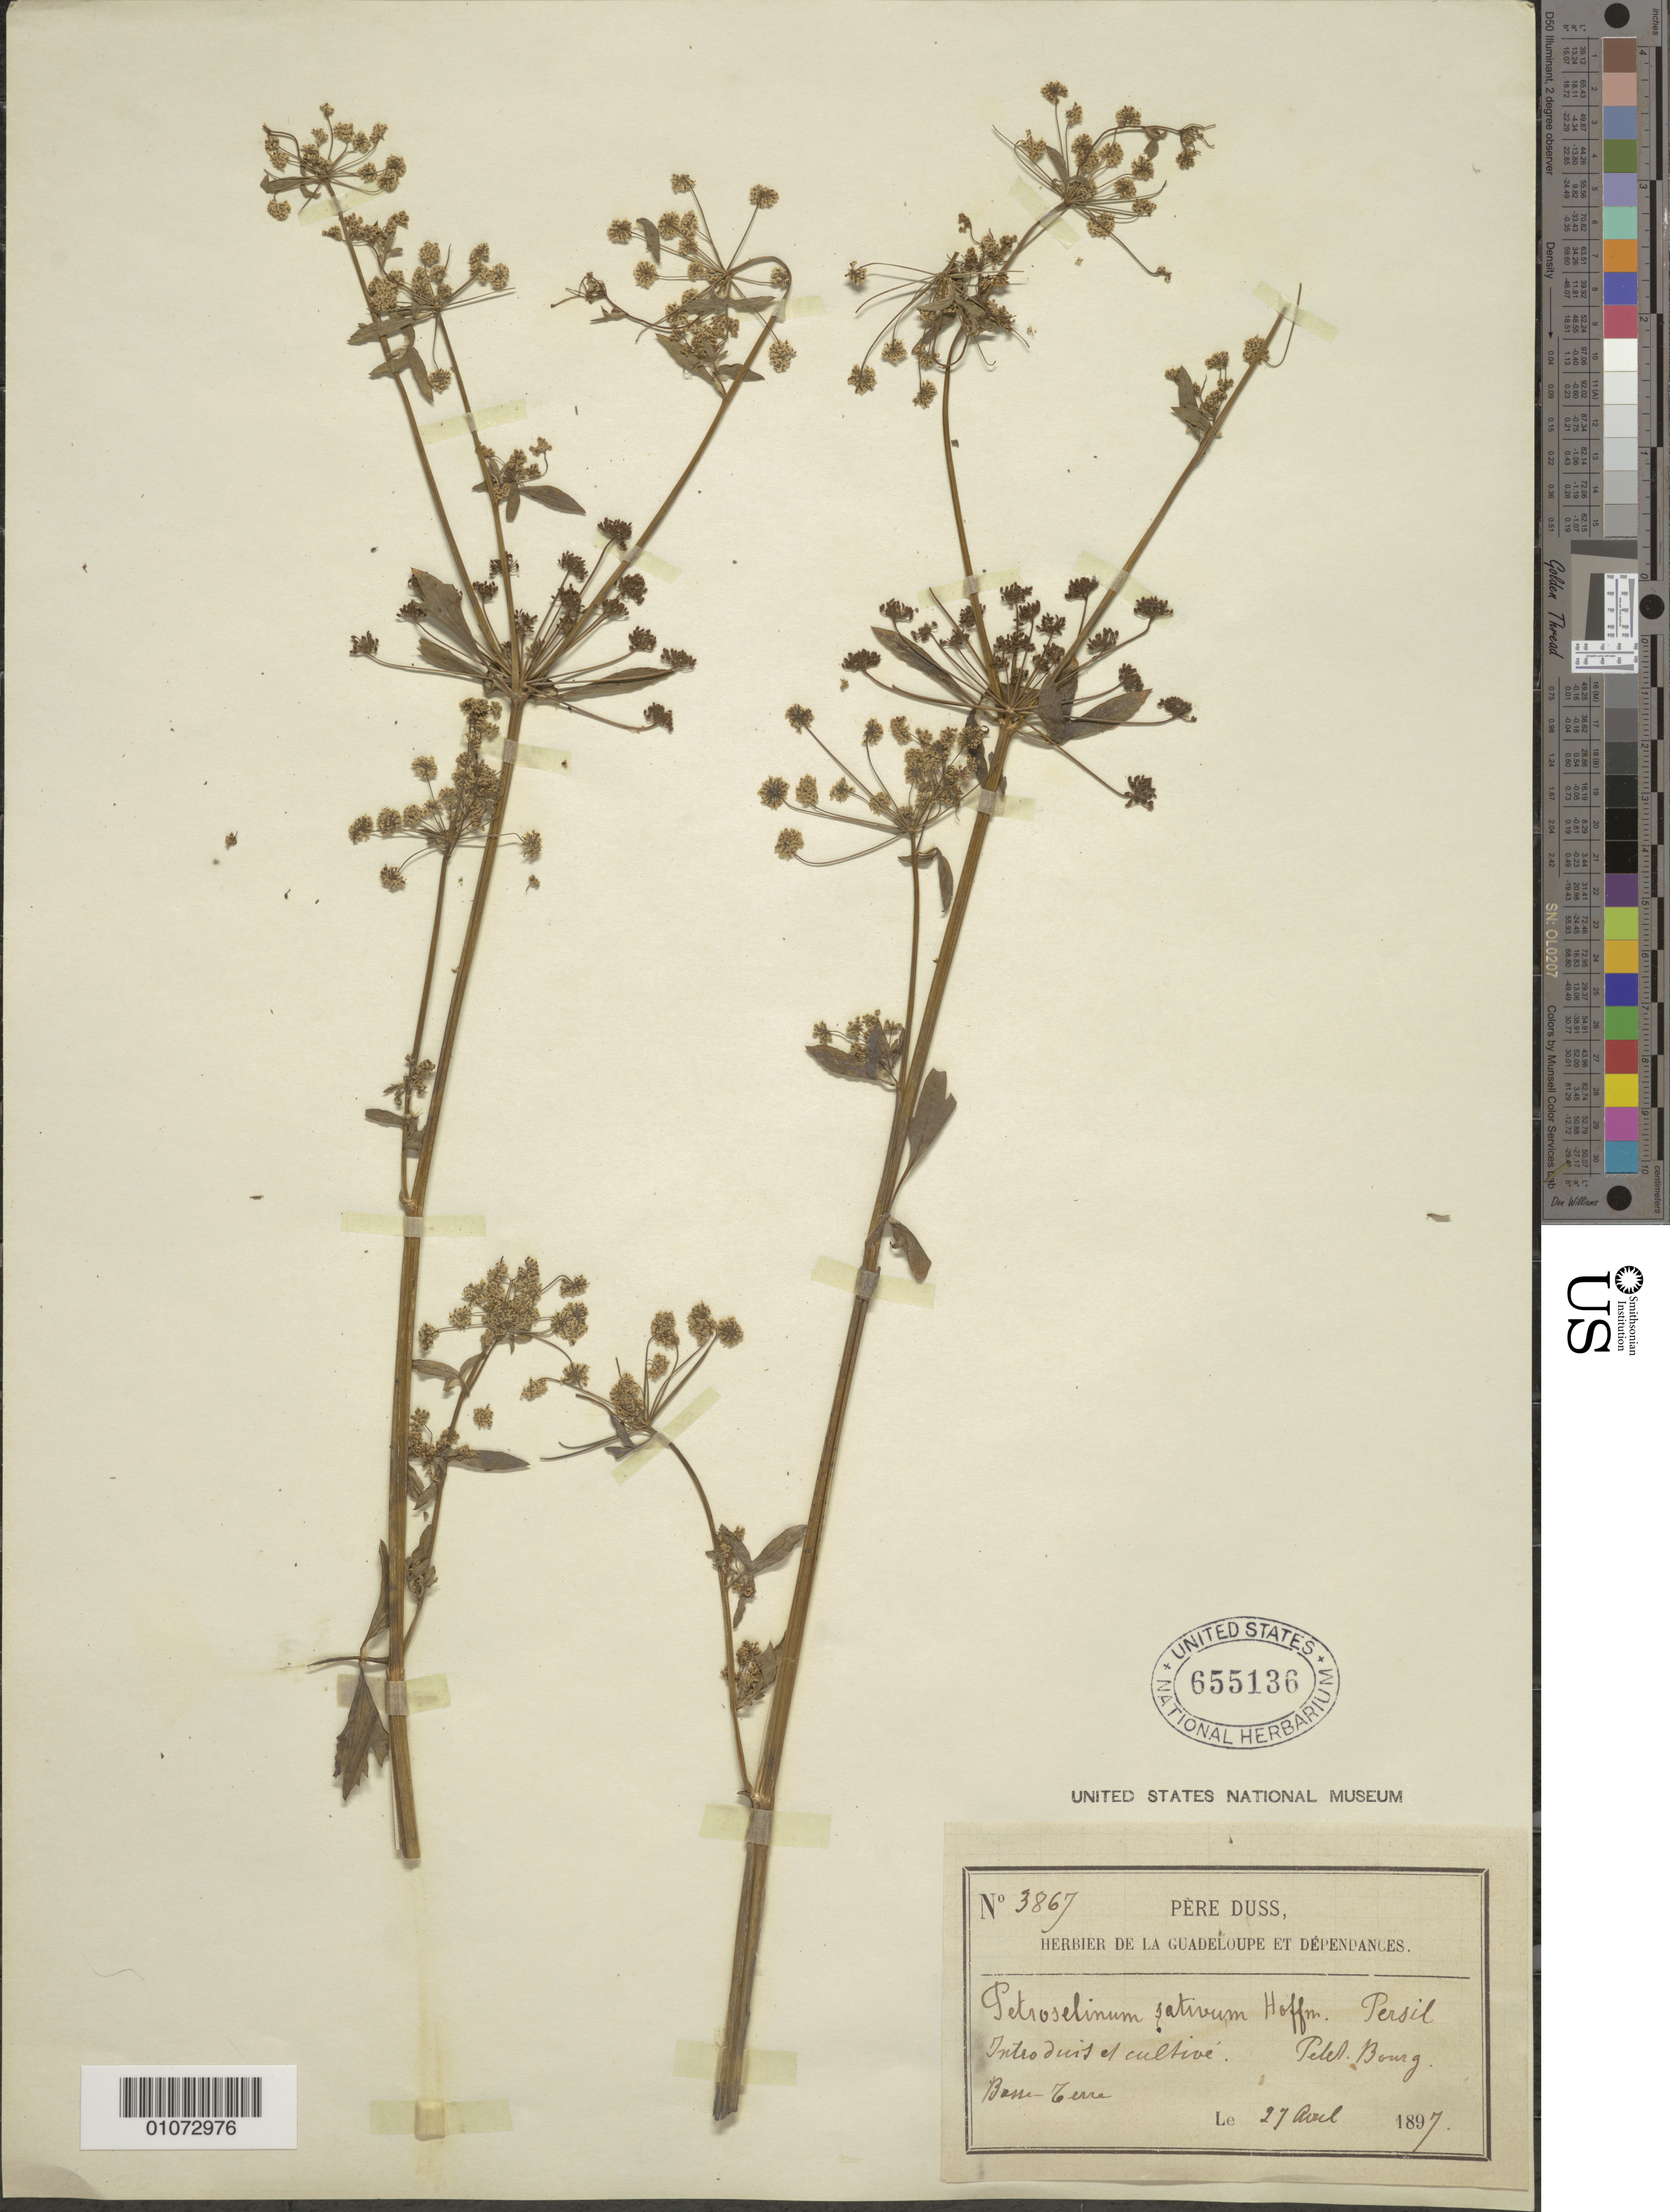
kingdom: Plantae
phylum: Tracheophyta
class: Magnoliopsida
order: Apiales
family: Apiaceae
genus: Petroselinum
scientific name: Petroselinum crispum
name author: (Mill.) Fuss.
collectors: Père Duss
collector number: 3867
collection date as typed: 22 Apr 1897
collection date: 1897-04-22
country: Guadeloupe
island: Basse Terre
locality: Basse-Terre. Petit Bourg.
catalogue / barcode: US 655136